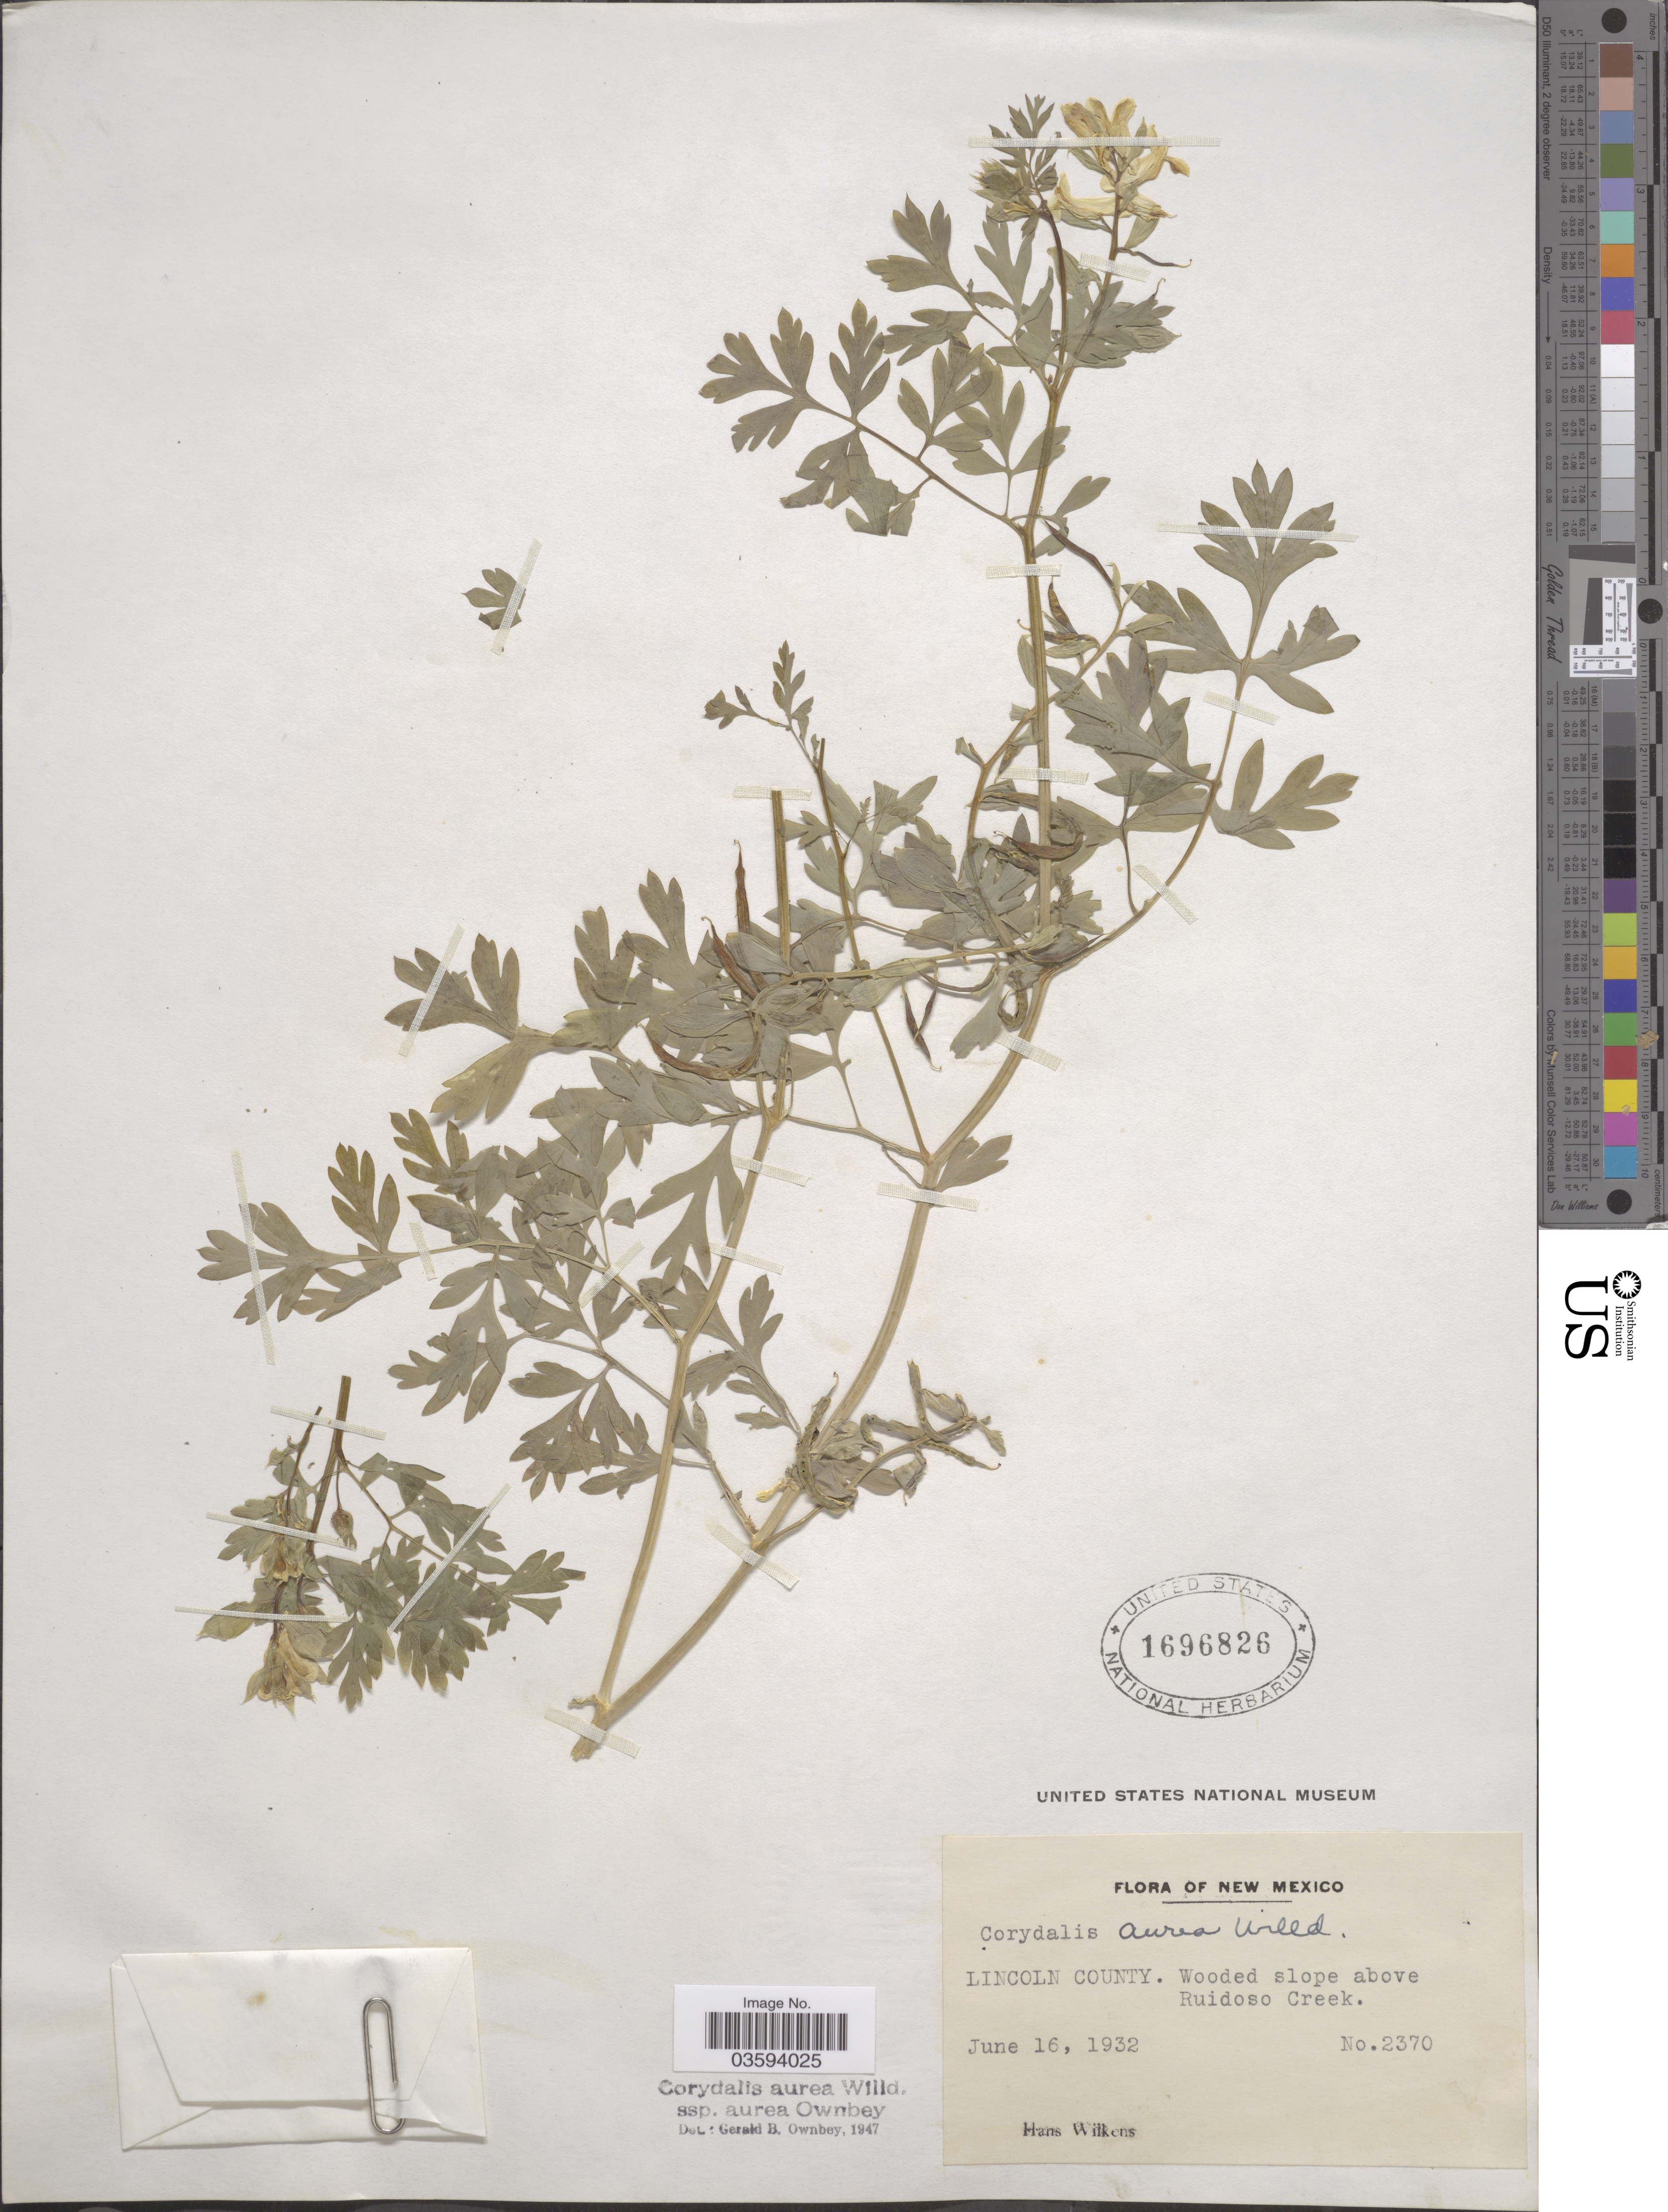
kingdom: Plantae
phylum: Tracheophyta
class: Magnoliopsida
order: Ranunculales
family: Papaveraceae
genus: Corydalis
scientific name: Corydalis aurea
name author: Willd.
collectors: H. Wilkens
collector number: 2370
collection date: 1932-06-16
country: United States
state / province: New Mexico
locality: Lincoln County. Wooded slope above Ruidoso Creek.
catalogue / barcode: US 1696826